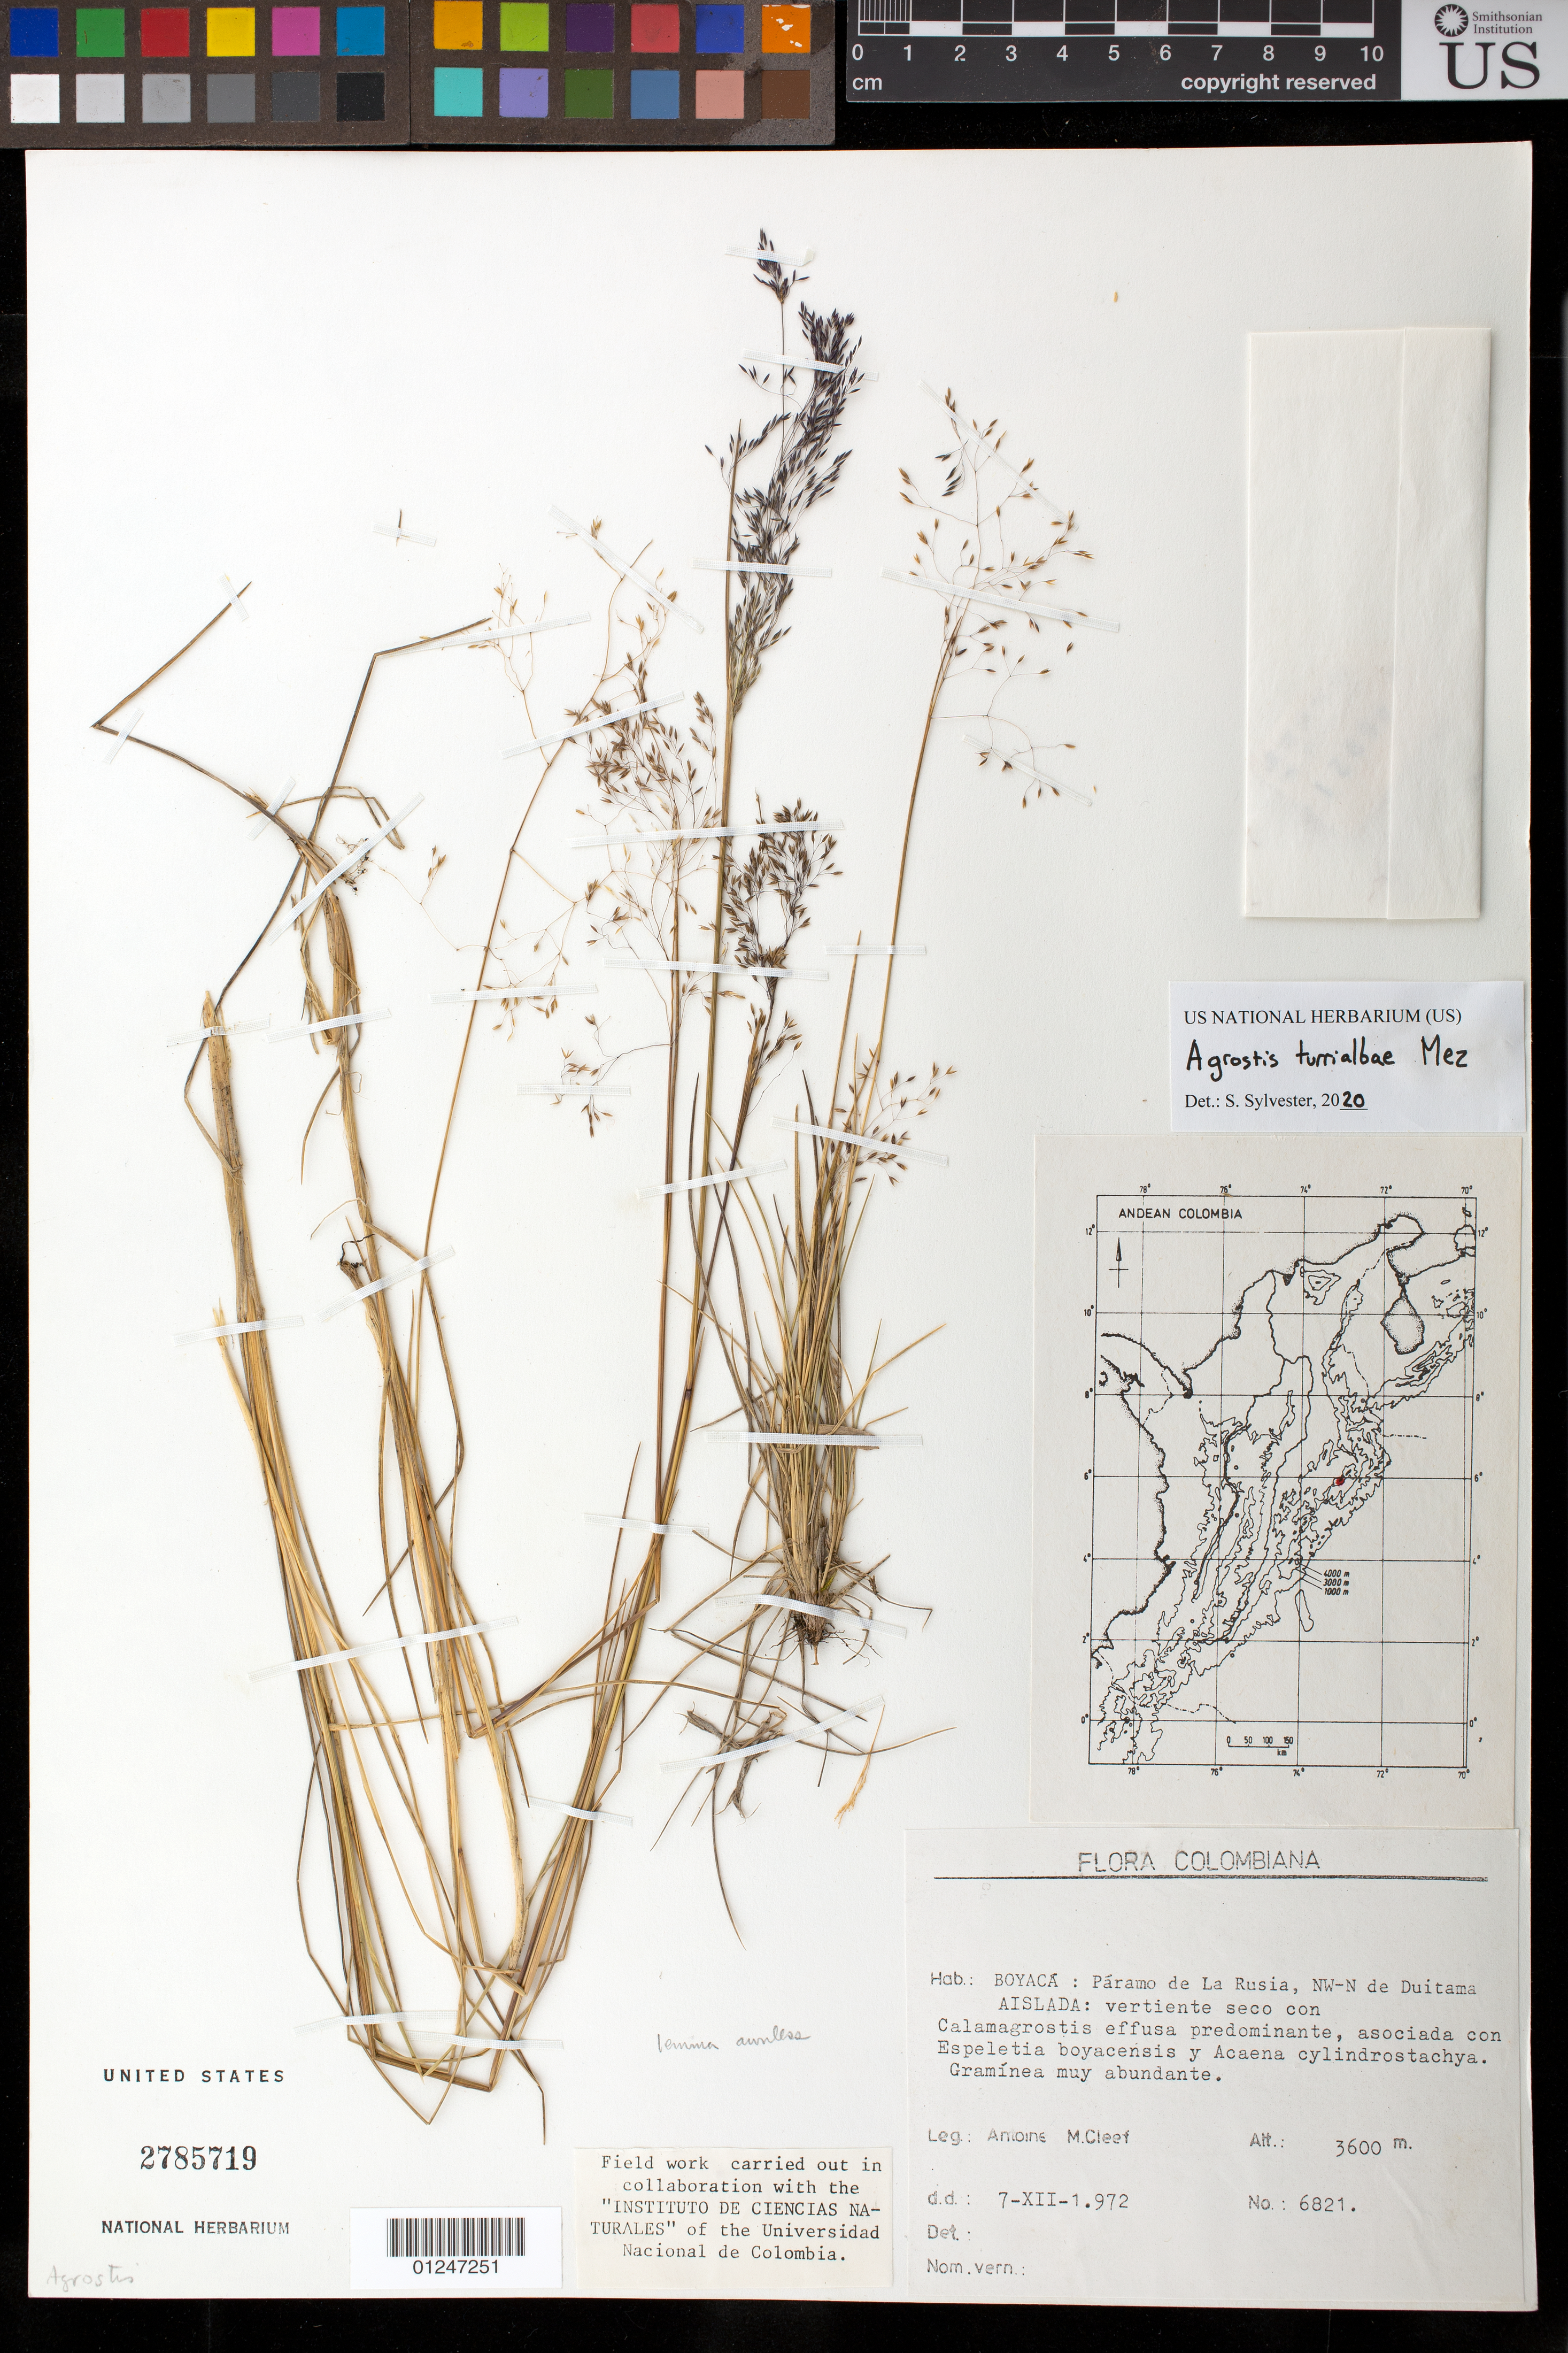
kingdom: Plantae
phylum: Tracheophyta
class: Liliopsida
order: Poales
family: Poaceae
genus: Agrostis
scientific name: Agrostis imberbis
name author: Phil.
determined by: Sylvester, Steven P.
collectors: A. M. Cleef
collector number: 6821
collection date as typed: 07 Dec 1972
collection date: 1972-12-07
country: Colombia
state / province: Boyacá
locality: Paramo de La Rusia. NW-N de Duitama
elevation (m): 3600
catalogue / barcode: US 2785719